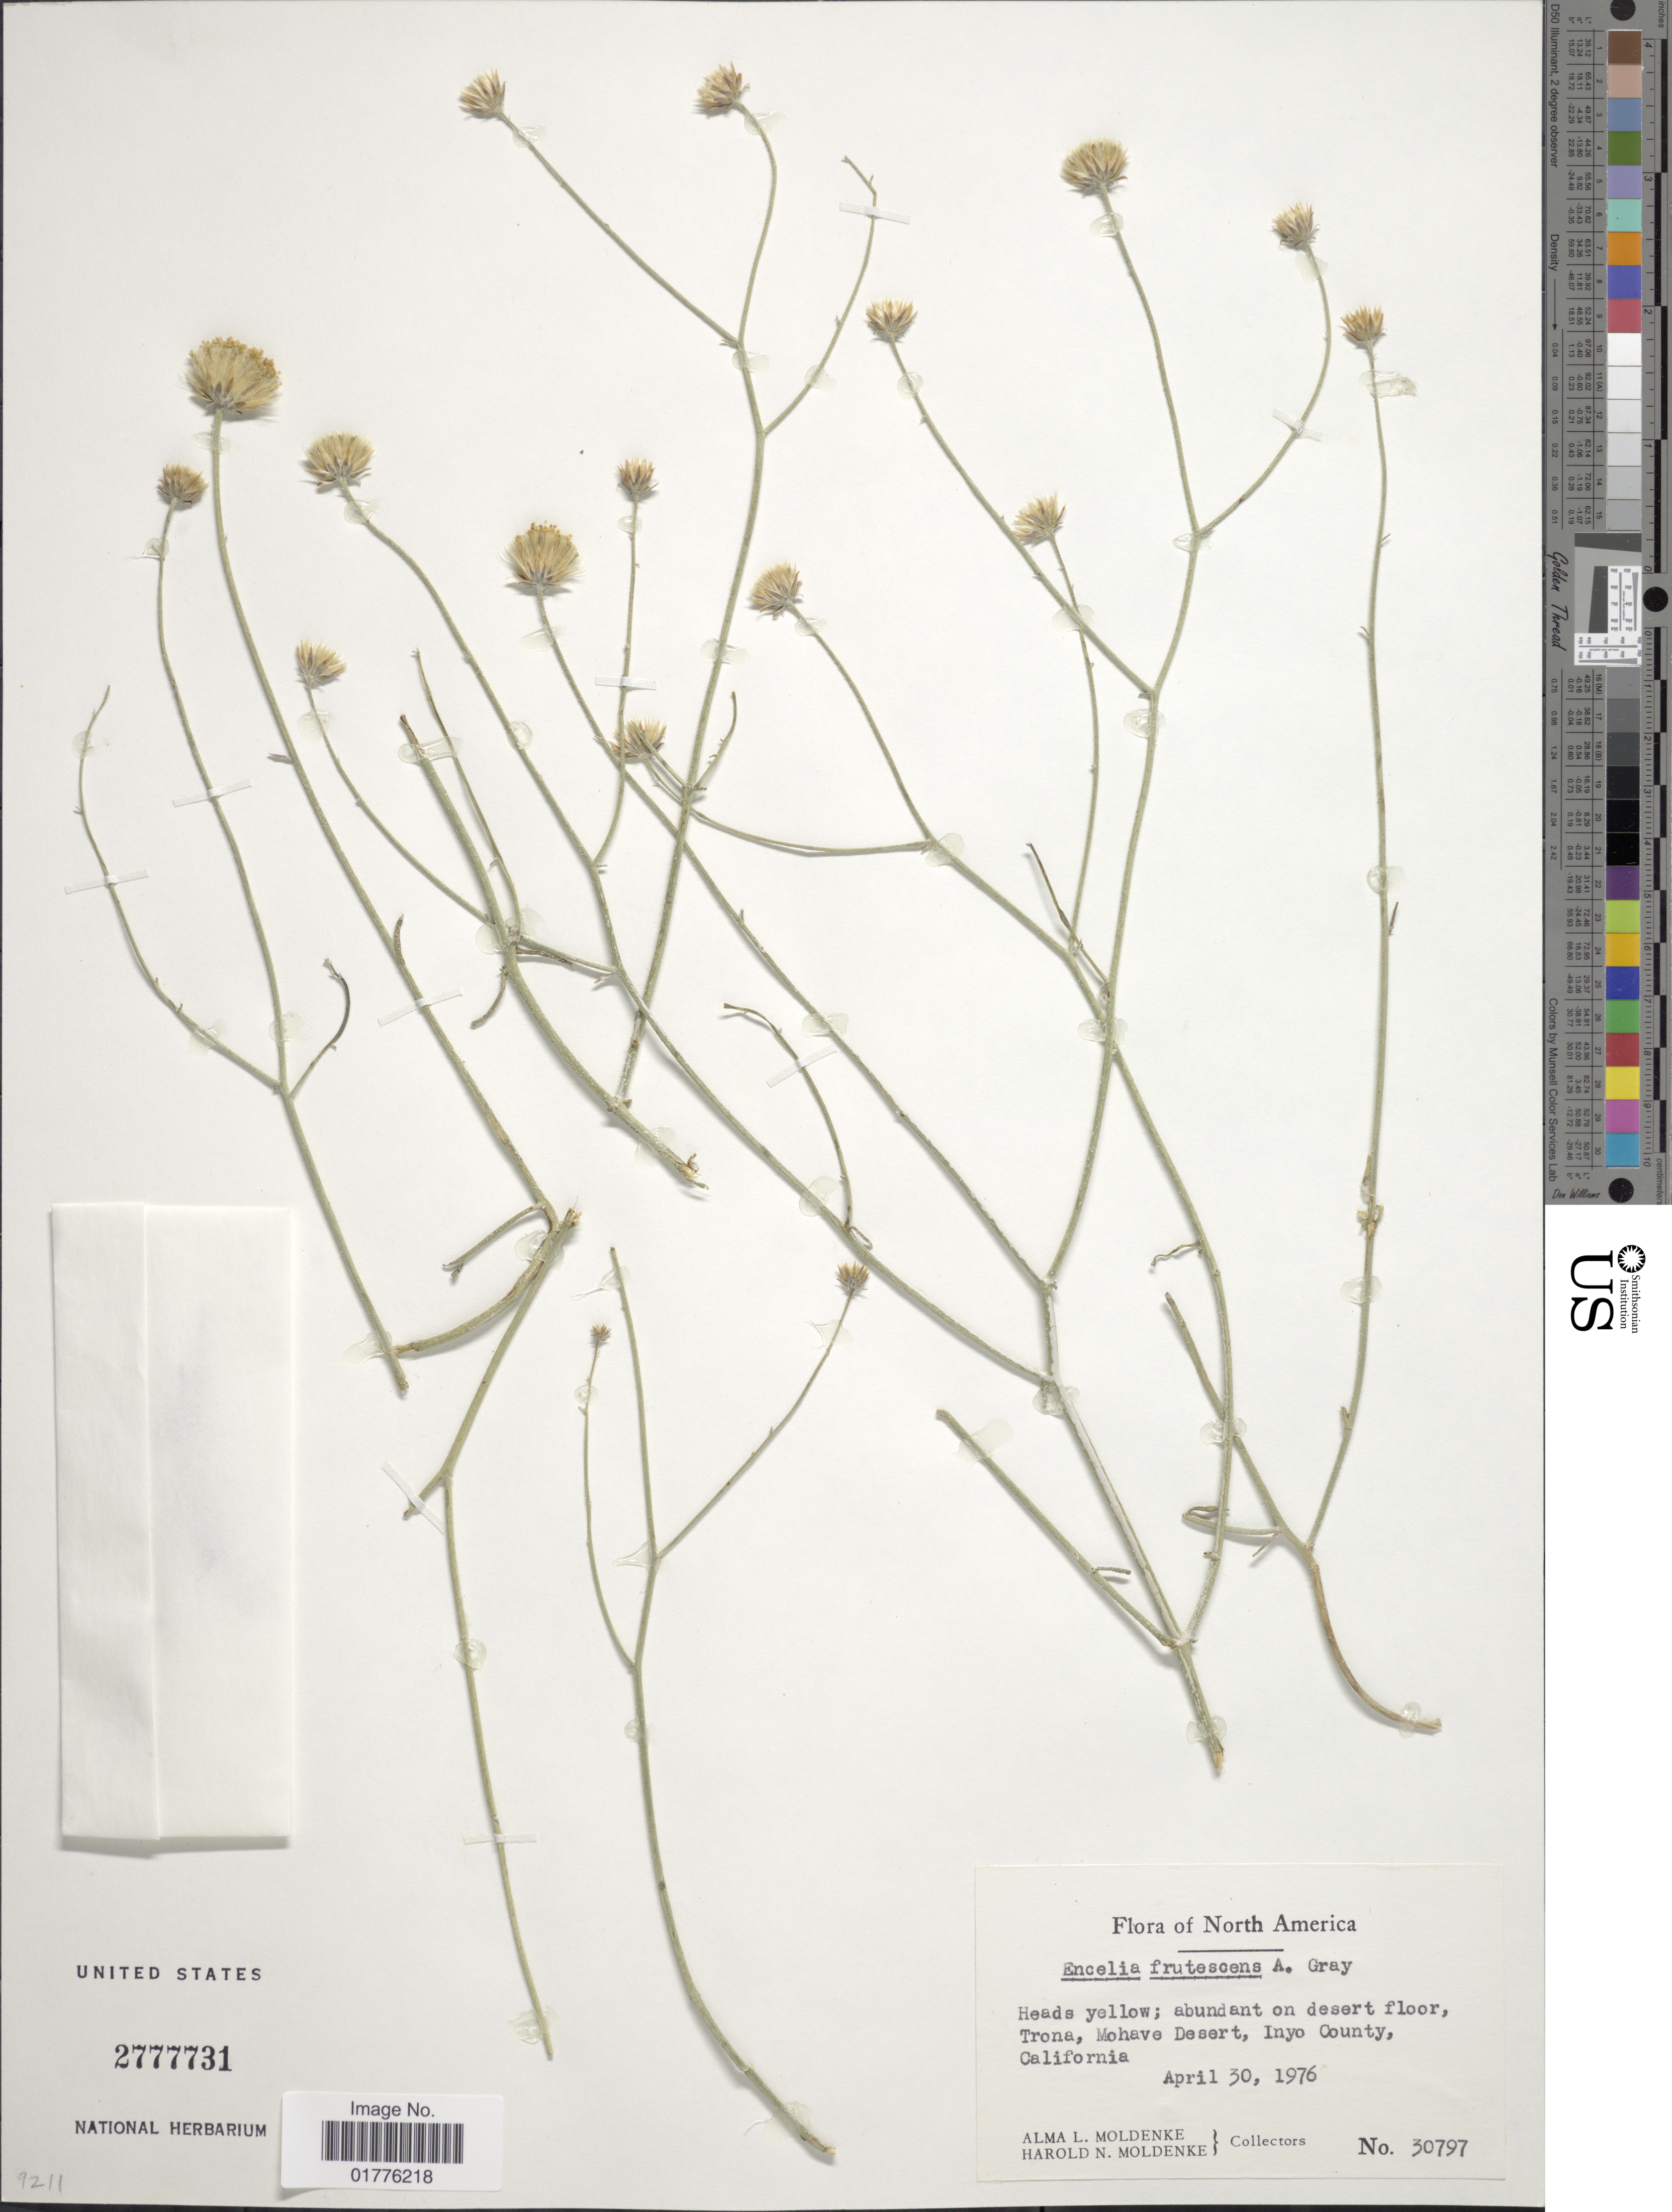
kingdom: Plantae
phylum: Tracheophyta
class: Magnoliopsida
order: Asterales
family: Asteraceae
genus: Encelia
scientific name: Encelia frutescens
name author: (A. Gray) A. Gray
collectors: A. L. Moldenke & H. N. Moldenke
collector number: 30797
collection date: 1976-04-30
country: United States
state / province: California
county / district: Inyo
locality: Trona, Mohave Desert, Inyo County, California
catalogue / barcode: US 2777731